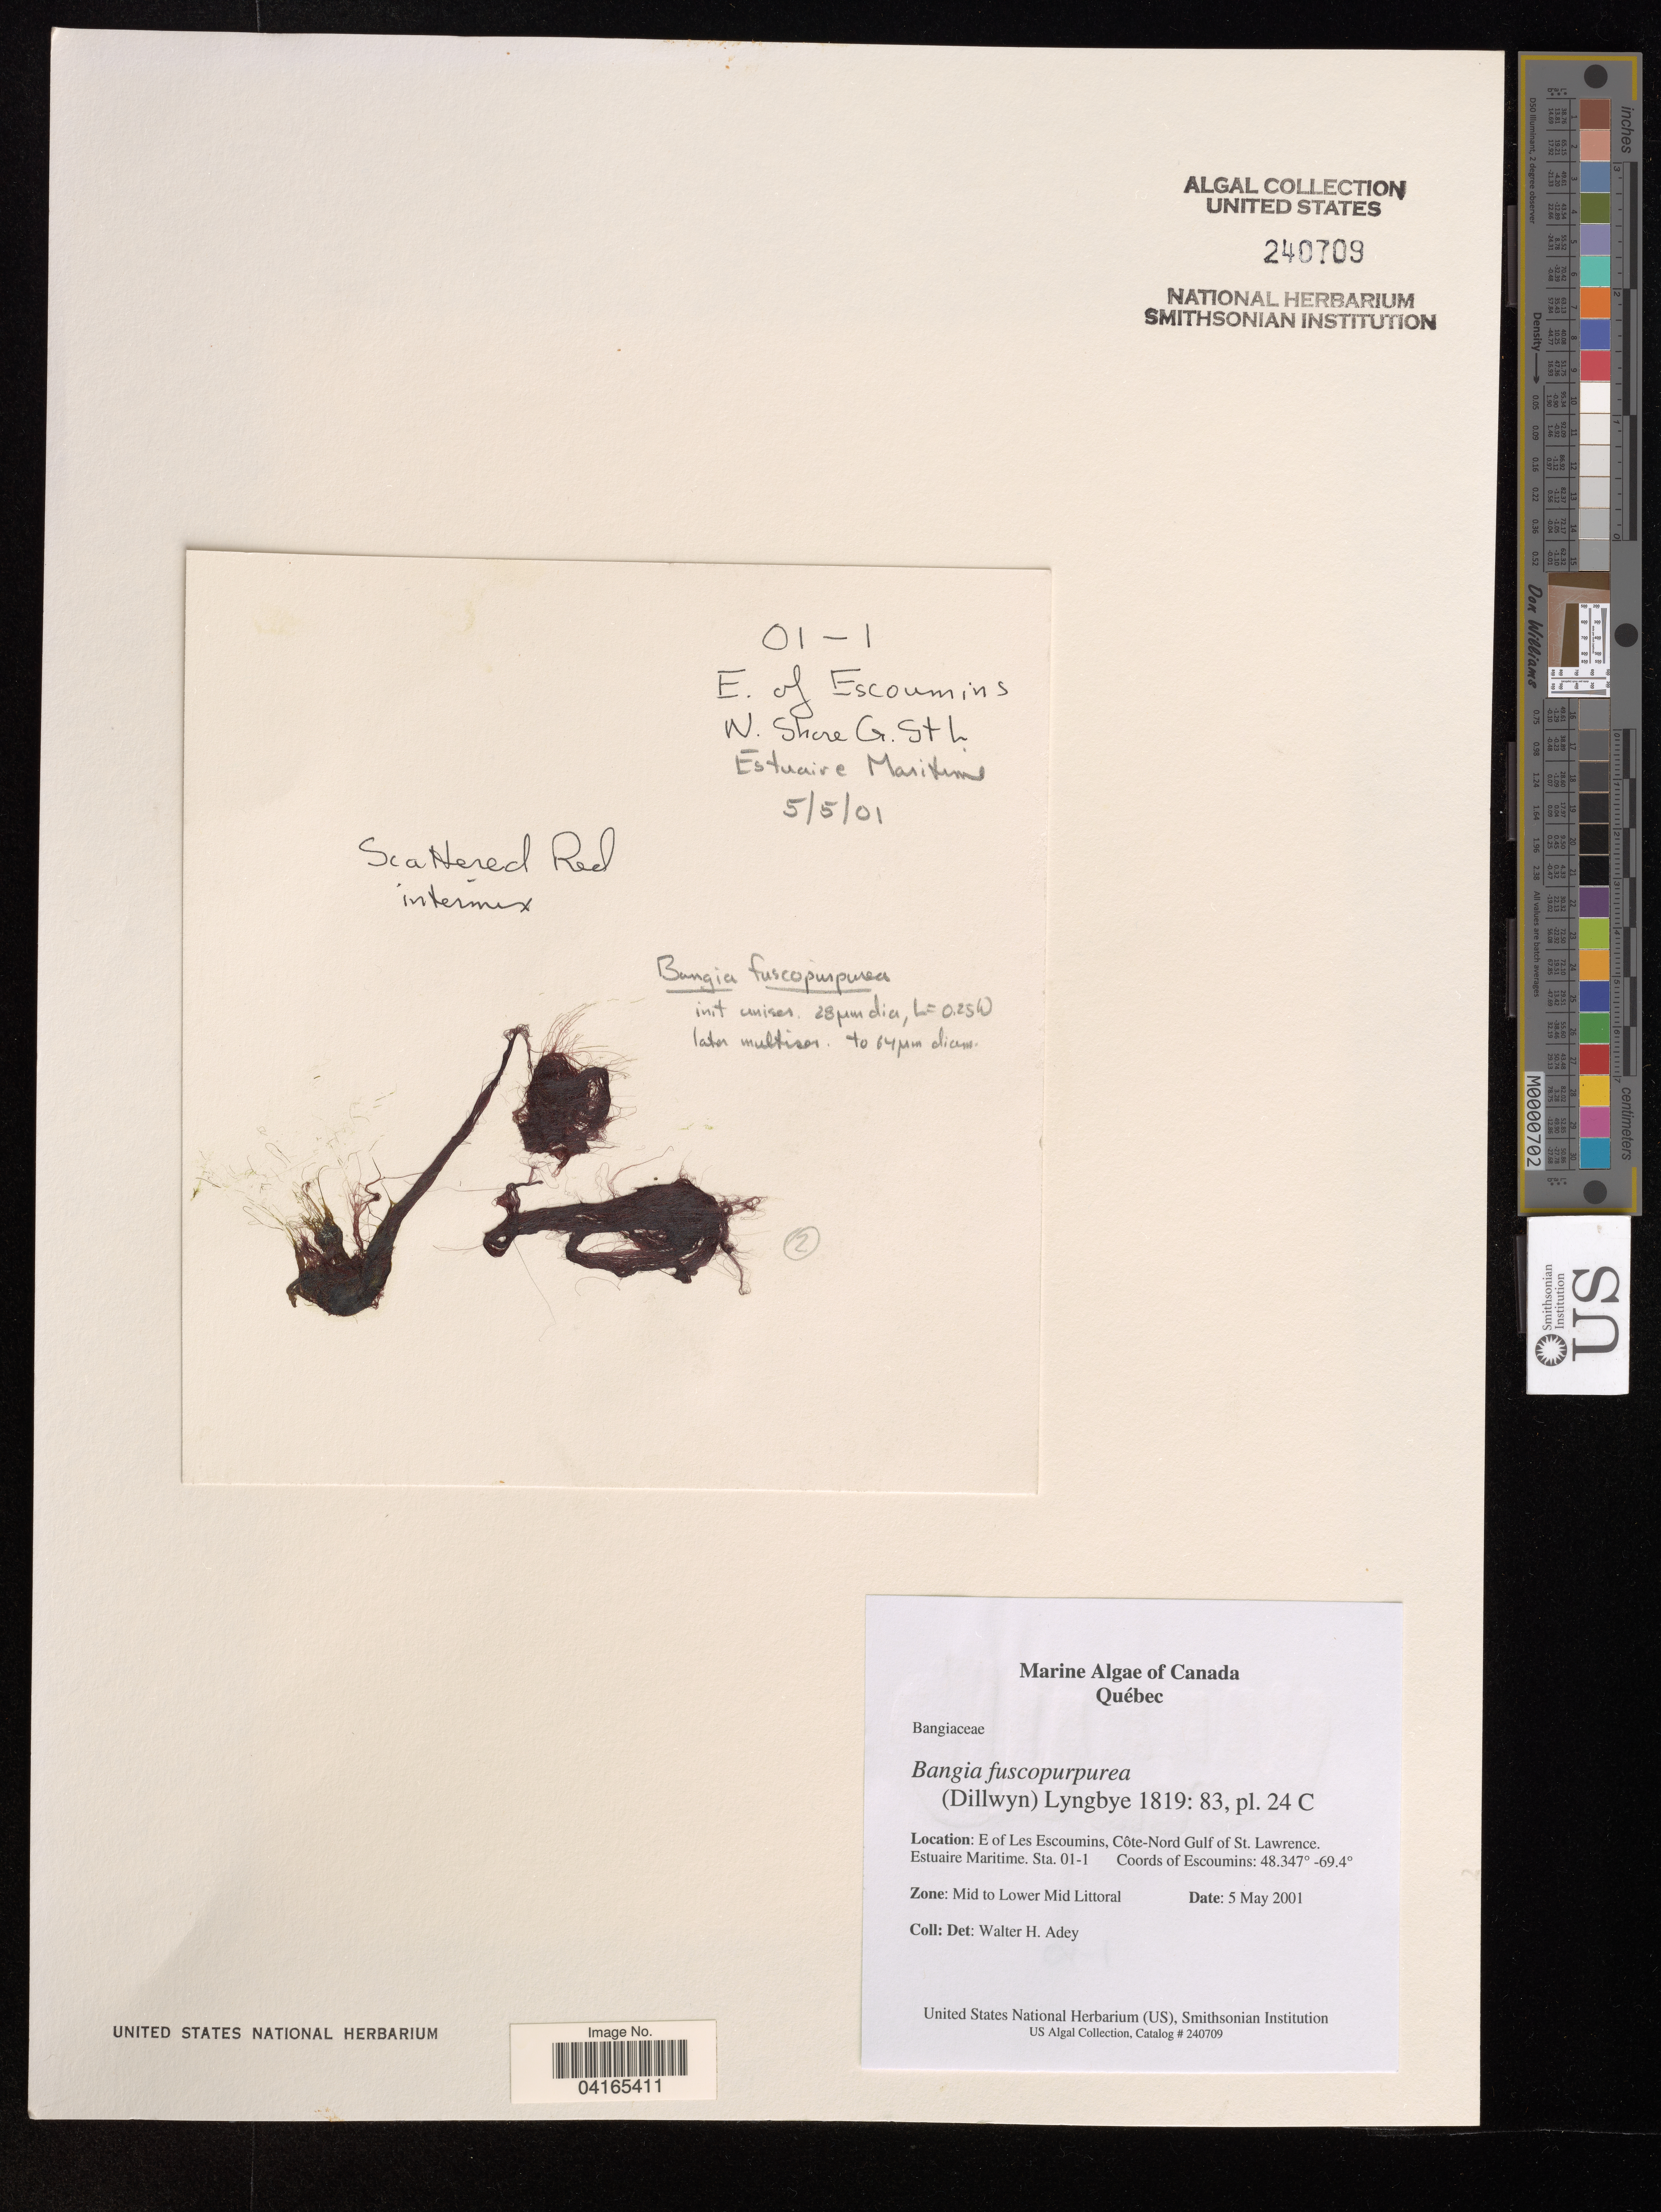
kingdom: Plantae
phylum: Rhodophyta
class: Bangiophyceae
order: Bangiales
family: Bangiaceae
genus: Bangia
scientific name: Bangia fuscopurpurea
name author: (Dillwyn) Lyngb.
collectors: W. H. Adey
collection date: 2001-05-05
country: Canada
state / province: Quebec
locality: E. of Les Escoumins, Cote-Nord Gulf of St. Lawrence.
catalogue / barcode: US 240709